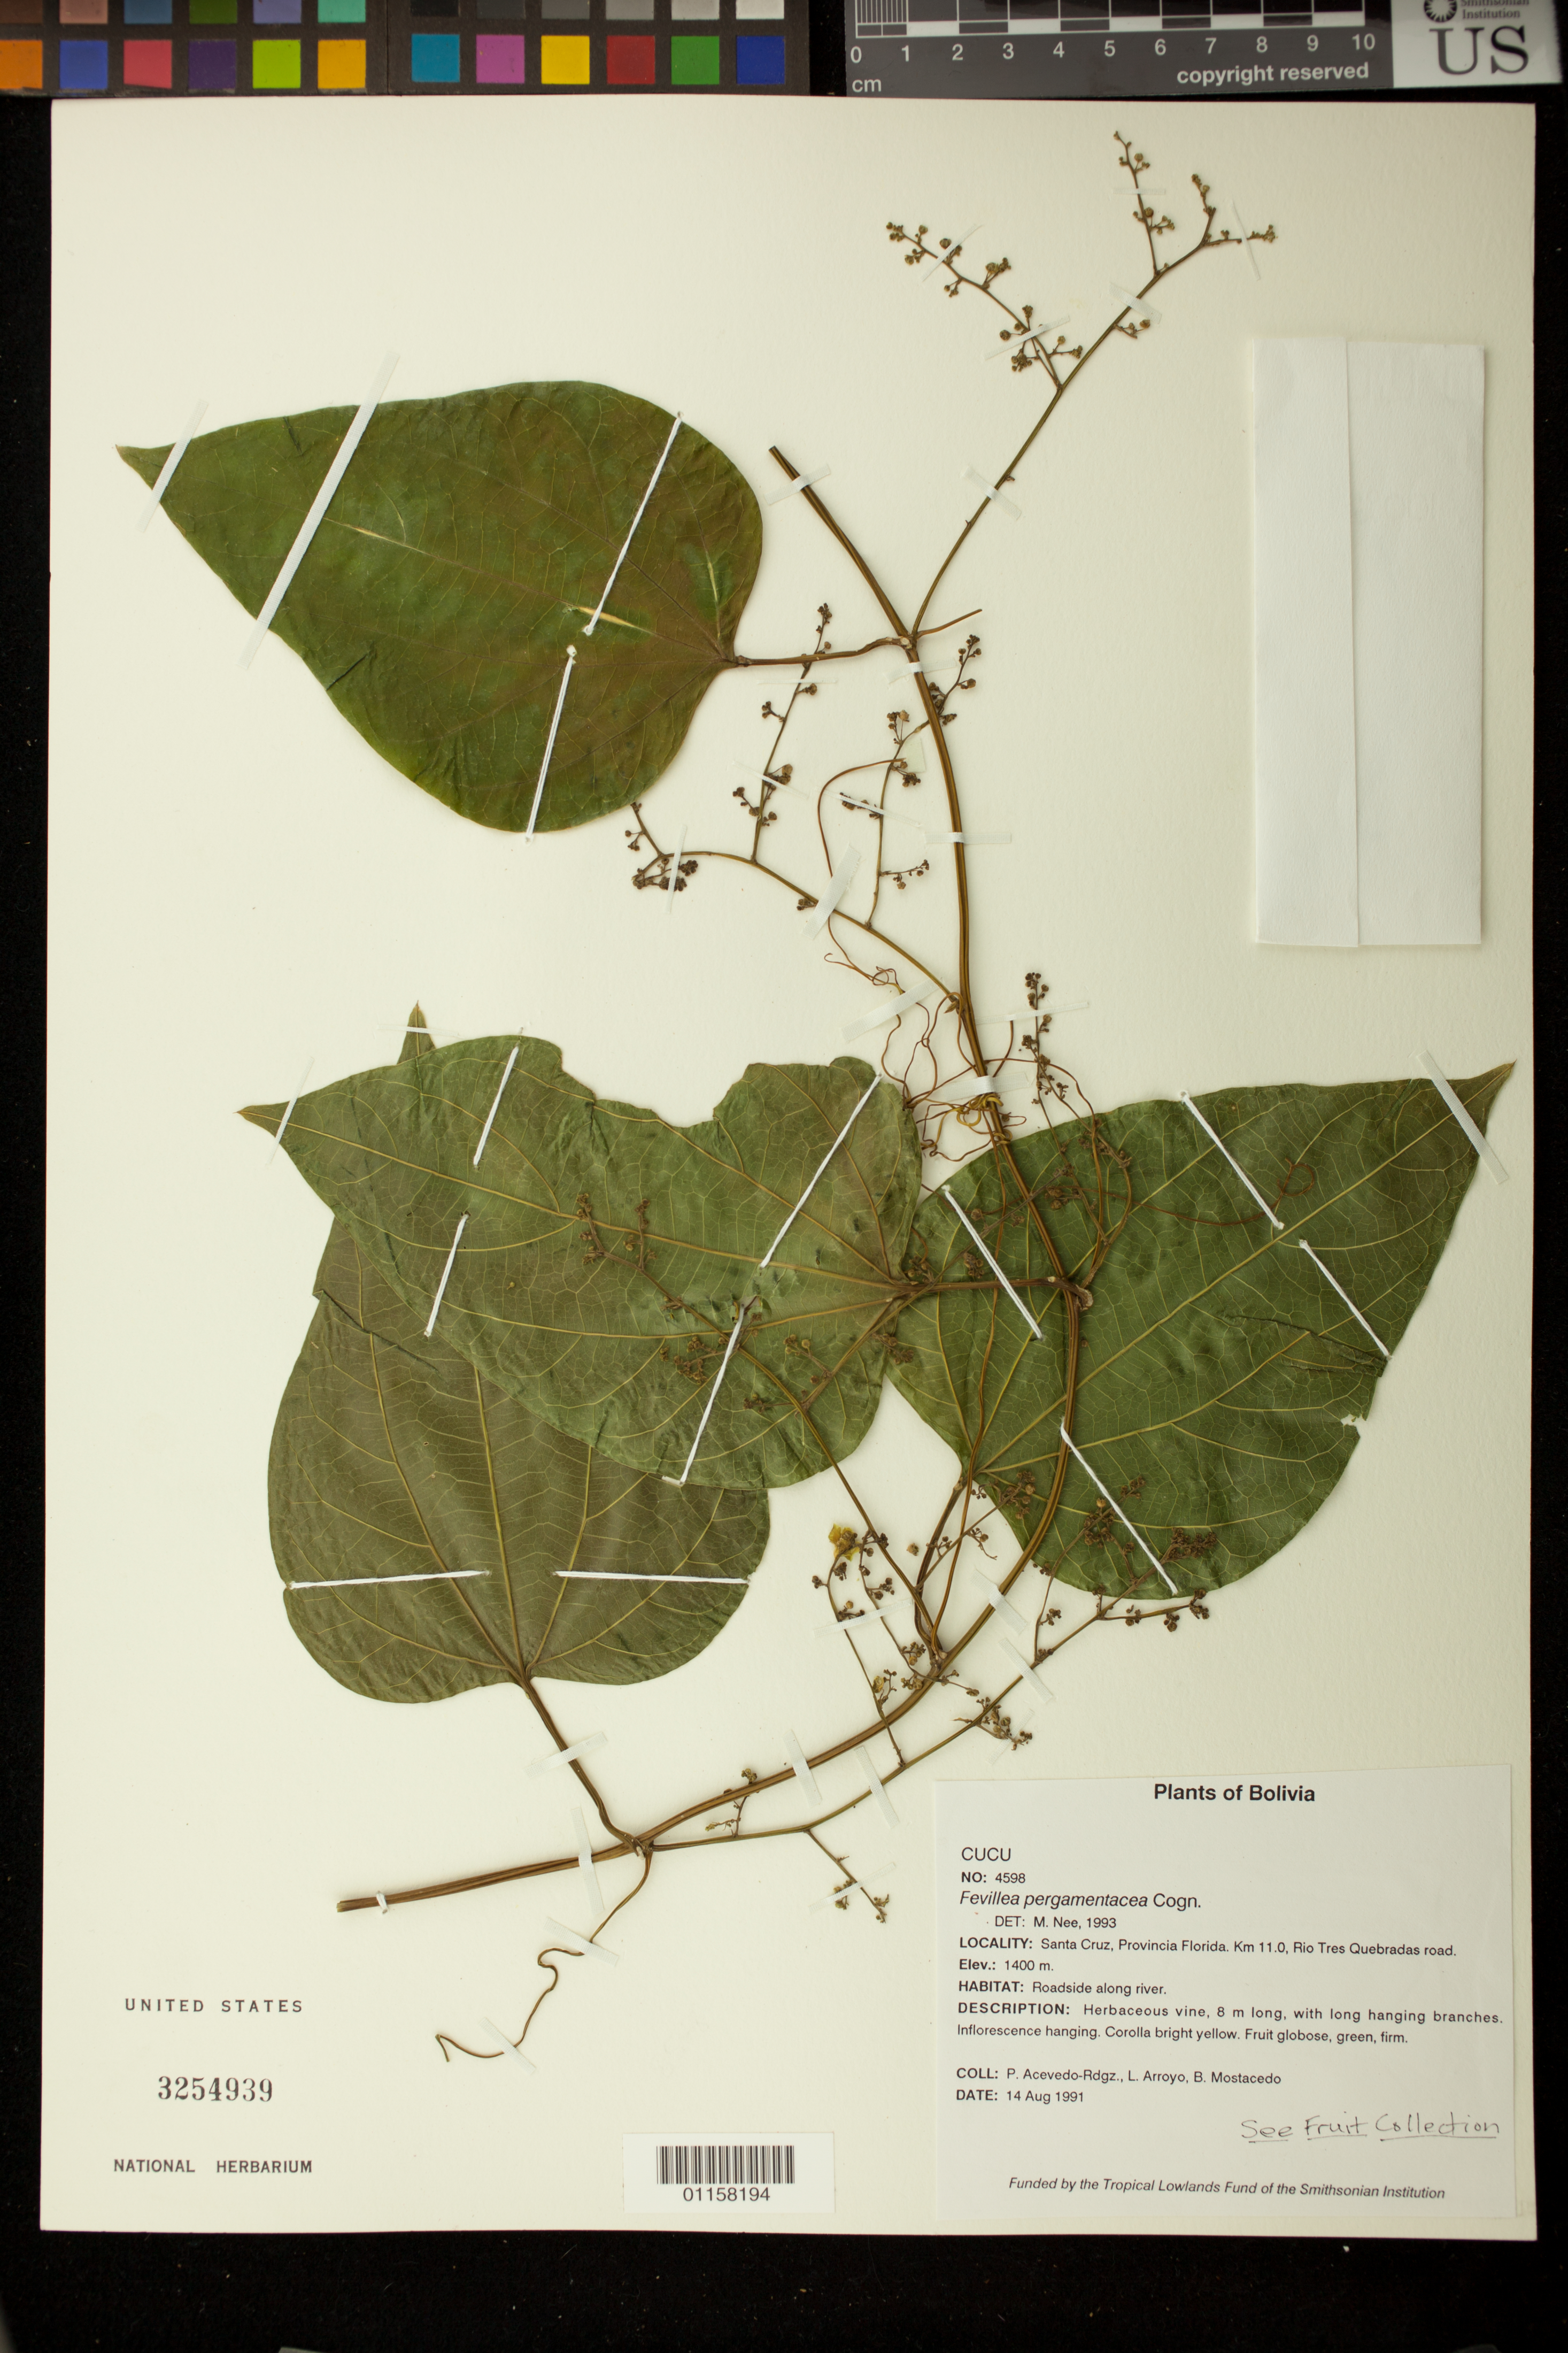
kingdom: Plantae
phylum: Tracheophyta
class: Magnoliopsida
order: Cucurbitales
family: Cucurbitaceae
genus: Fevillea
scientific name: Fevillea pergamentacea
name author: Cogn.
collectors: P. Acevedo-Rodr., L. Arroyo & B. Mostacedo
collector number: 4598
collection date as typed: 14 Aug 1991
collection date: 1991-08-14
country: Bolivia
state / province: Santa Cruz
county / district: Florida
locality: Santa Cruz, Provincia Florida. Km 11.0, Rio Tres Quebradas road.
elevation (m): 1400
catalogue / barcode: US 3254939